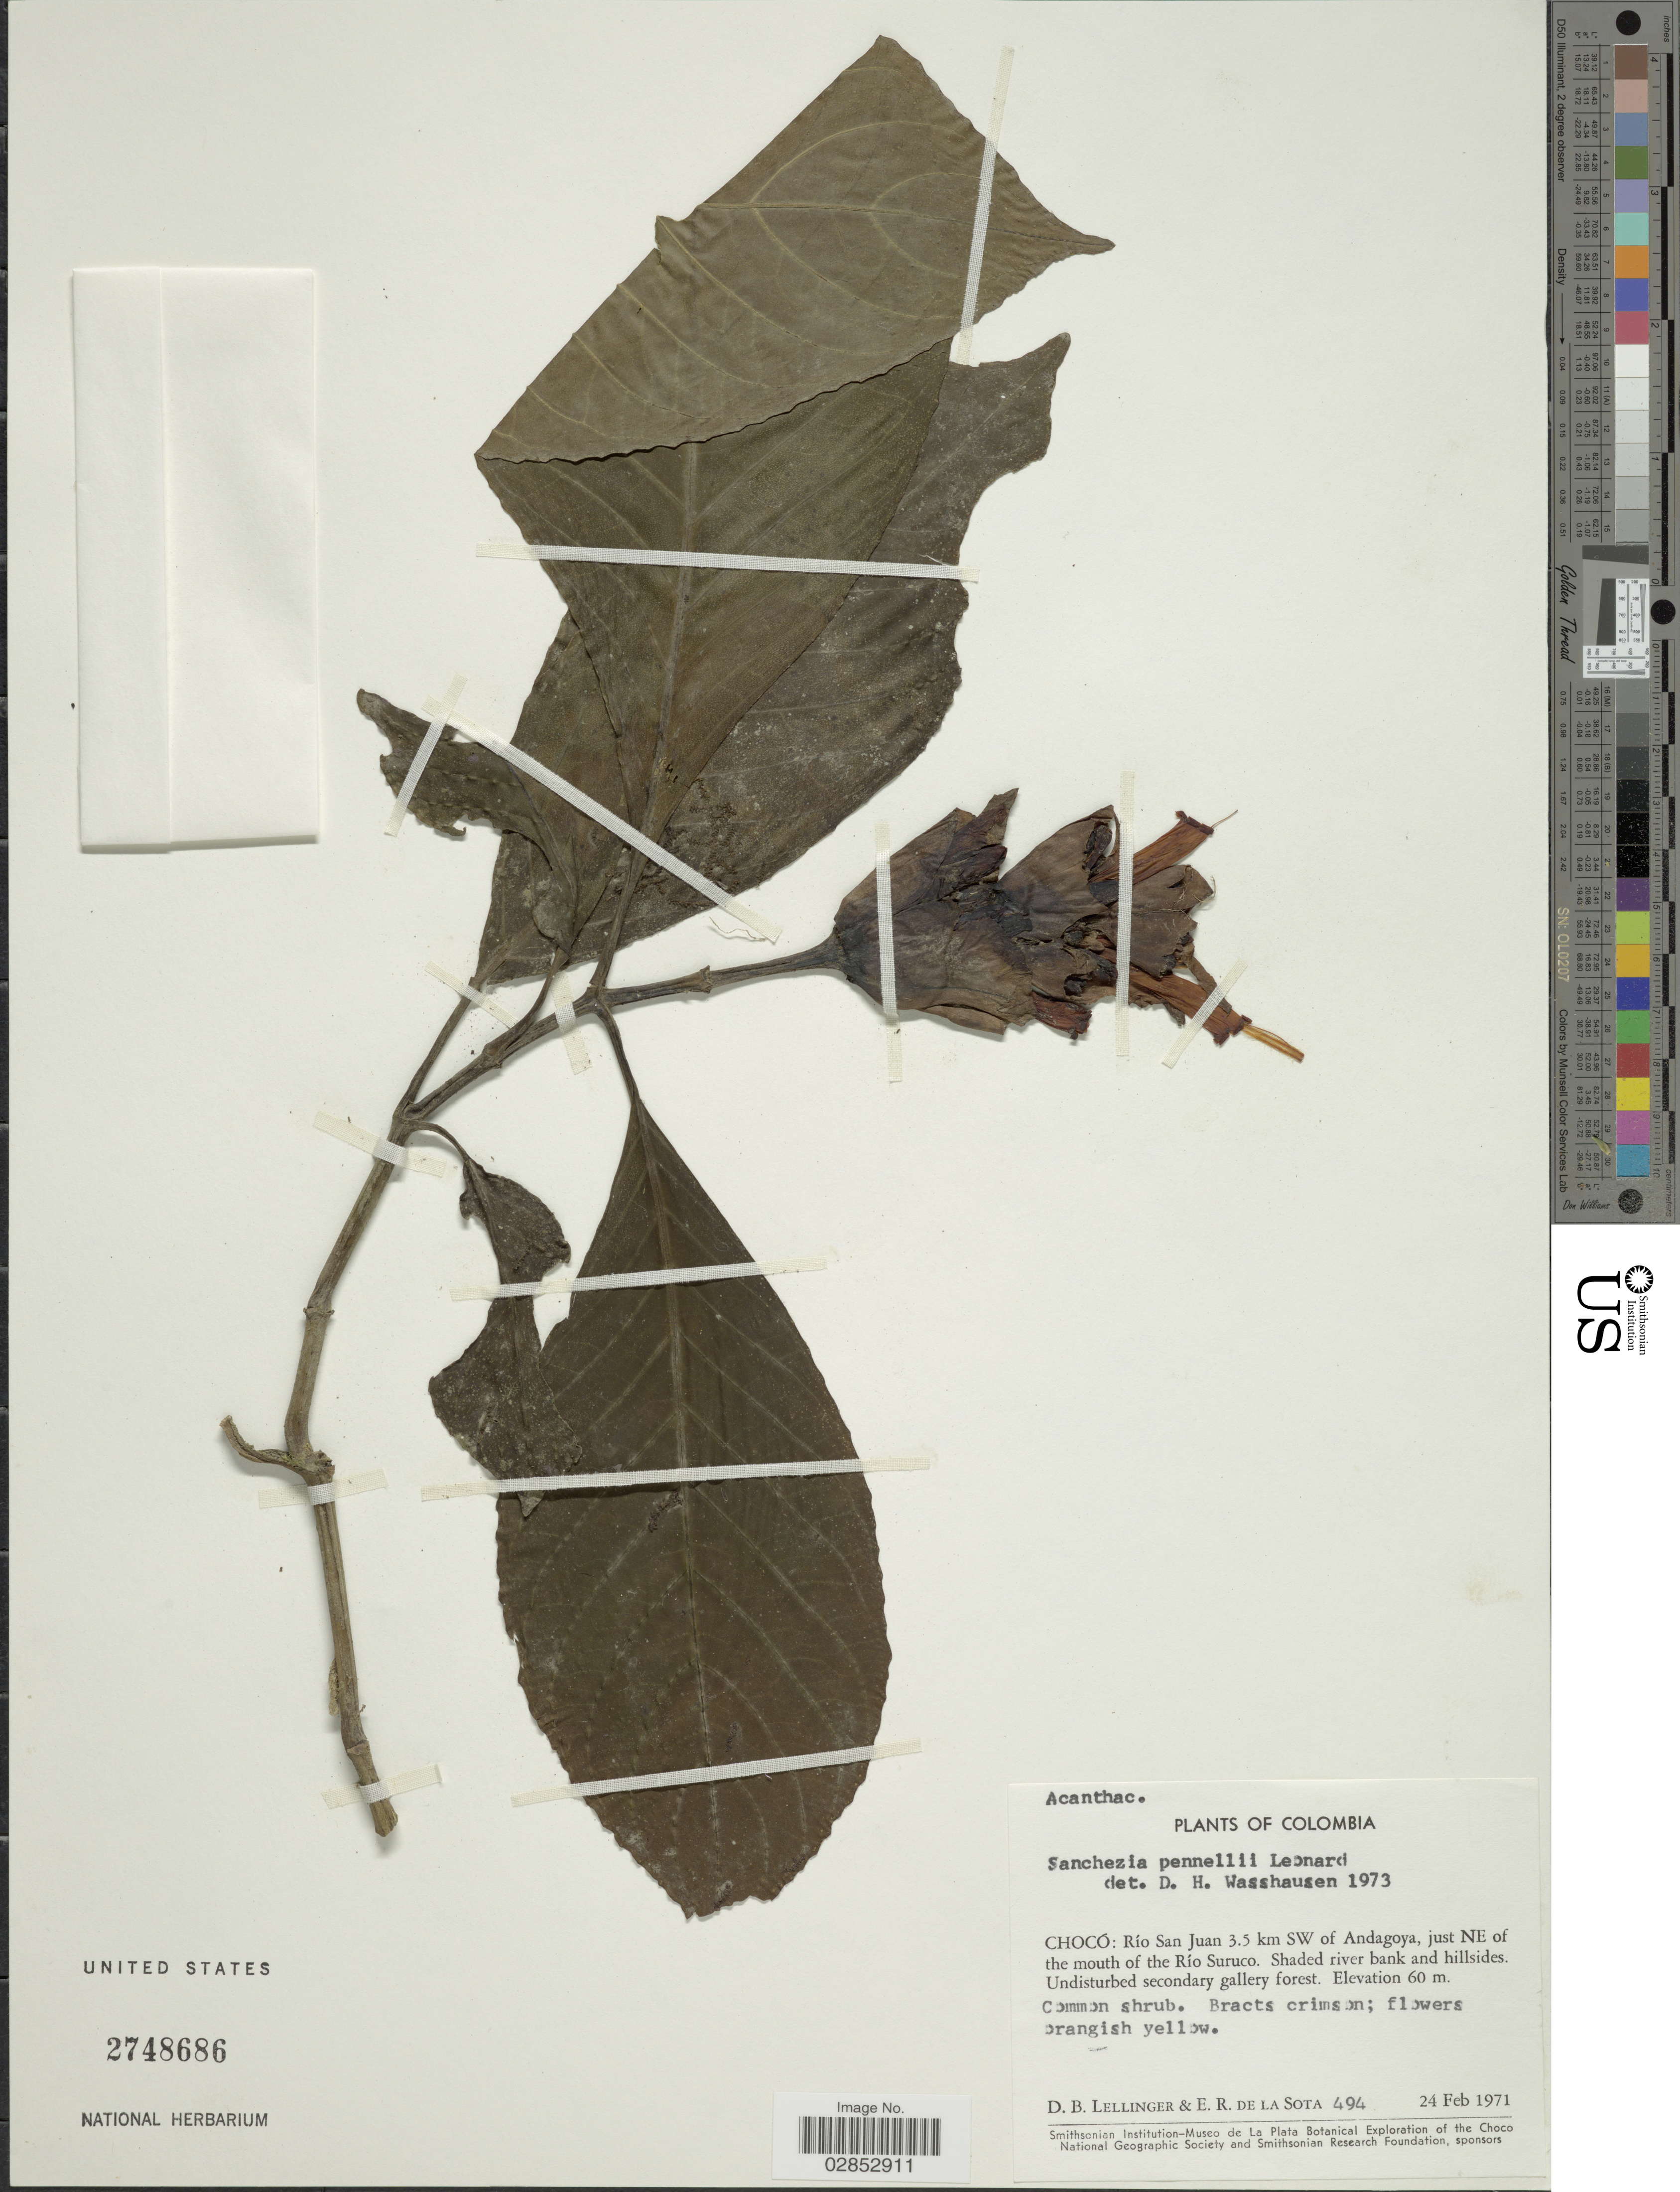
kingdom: Plantae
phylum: Tracheophyta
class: Magnoliopsida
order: Lamiales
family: Acanthaceae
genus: Sanchezia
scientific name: Sanchezia macrocnemis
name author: (Nees) Wassh.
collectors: D. B. Lellinger & E. R. de la Sota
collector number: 494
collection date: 1971-02-24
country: Colombia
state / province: Chocó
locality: Río san Juan 3.5 km SW of Andagoya, just NE of the mouth of the Río Suruco.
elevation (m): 60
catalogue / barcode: US 2748686